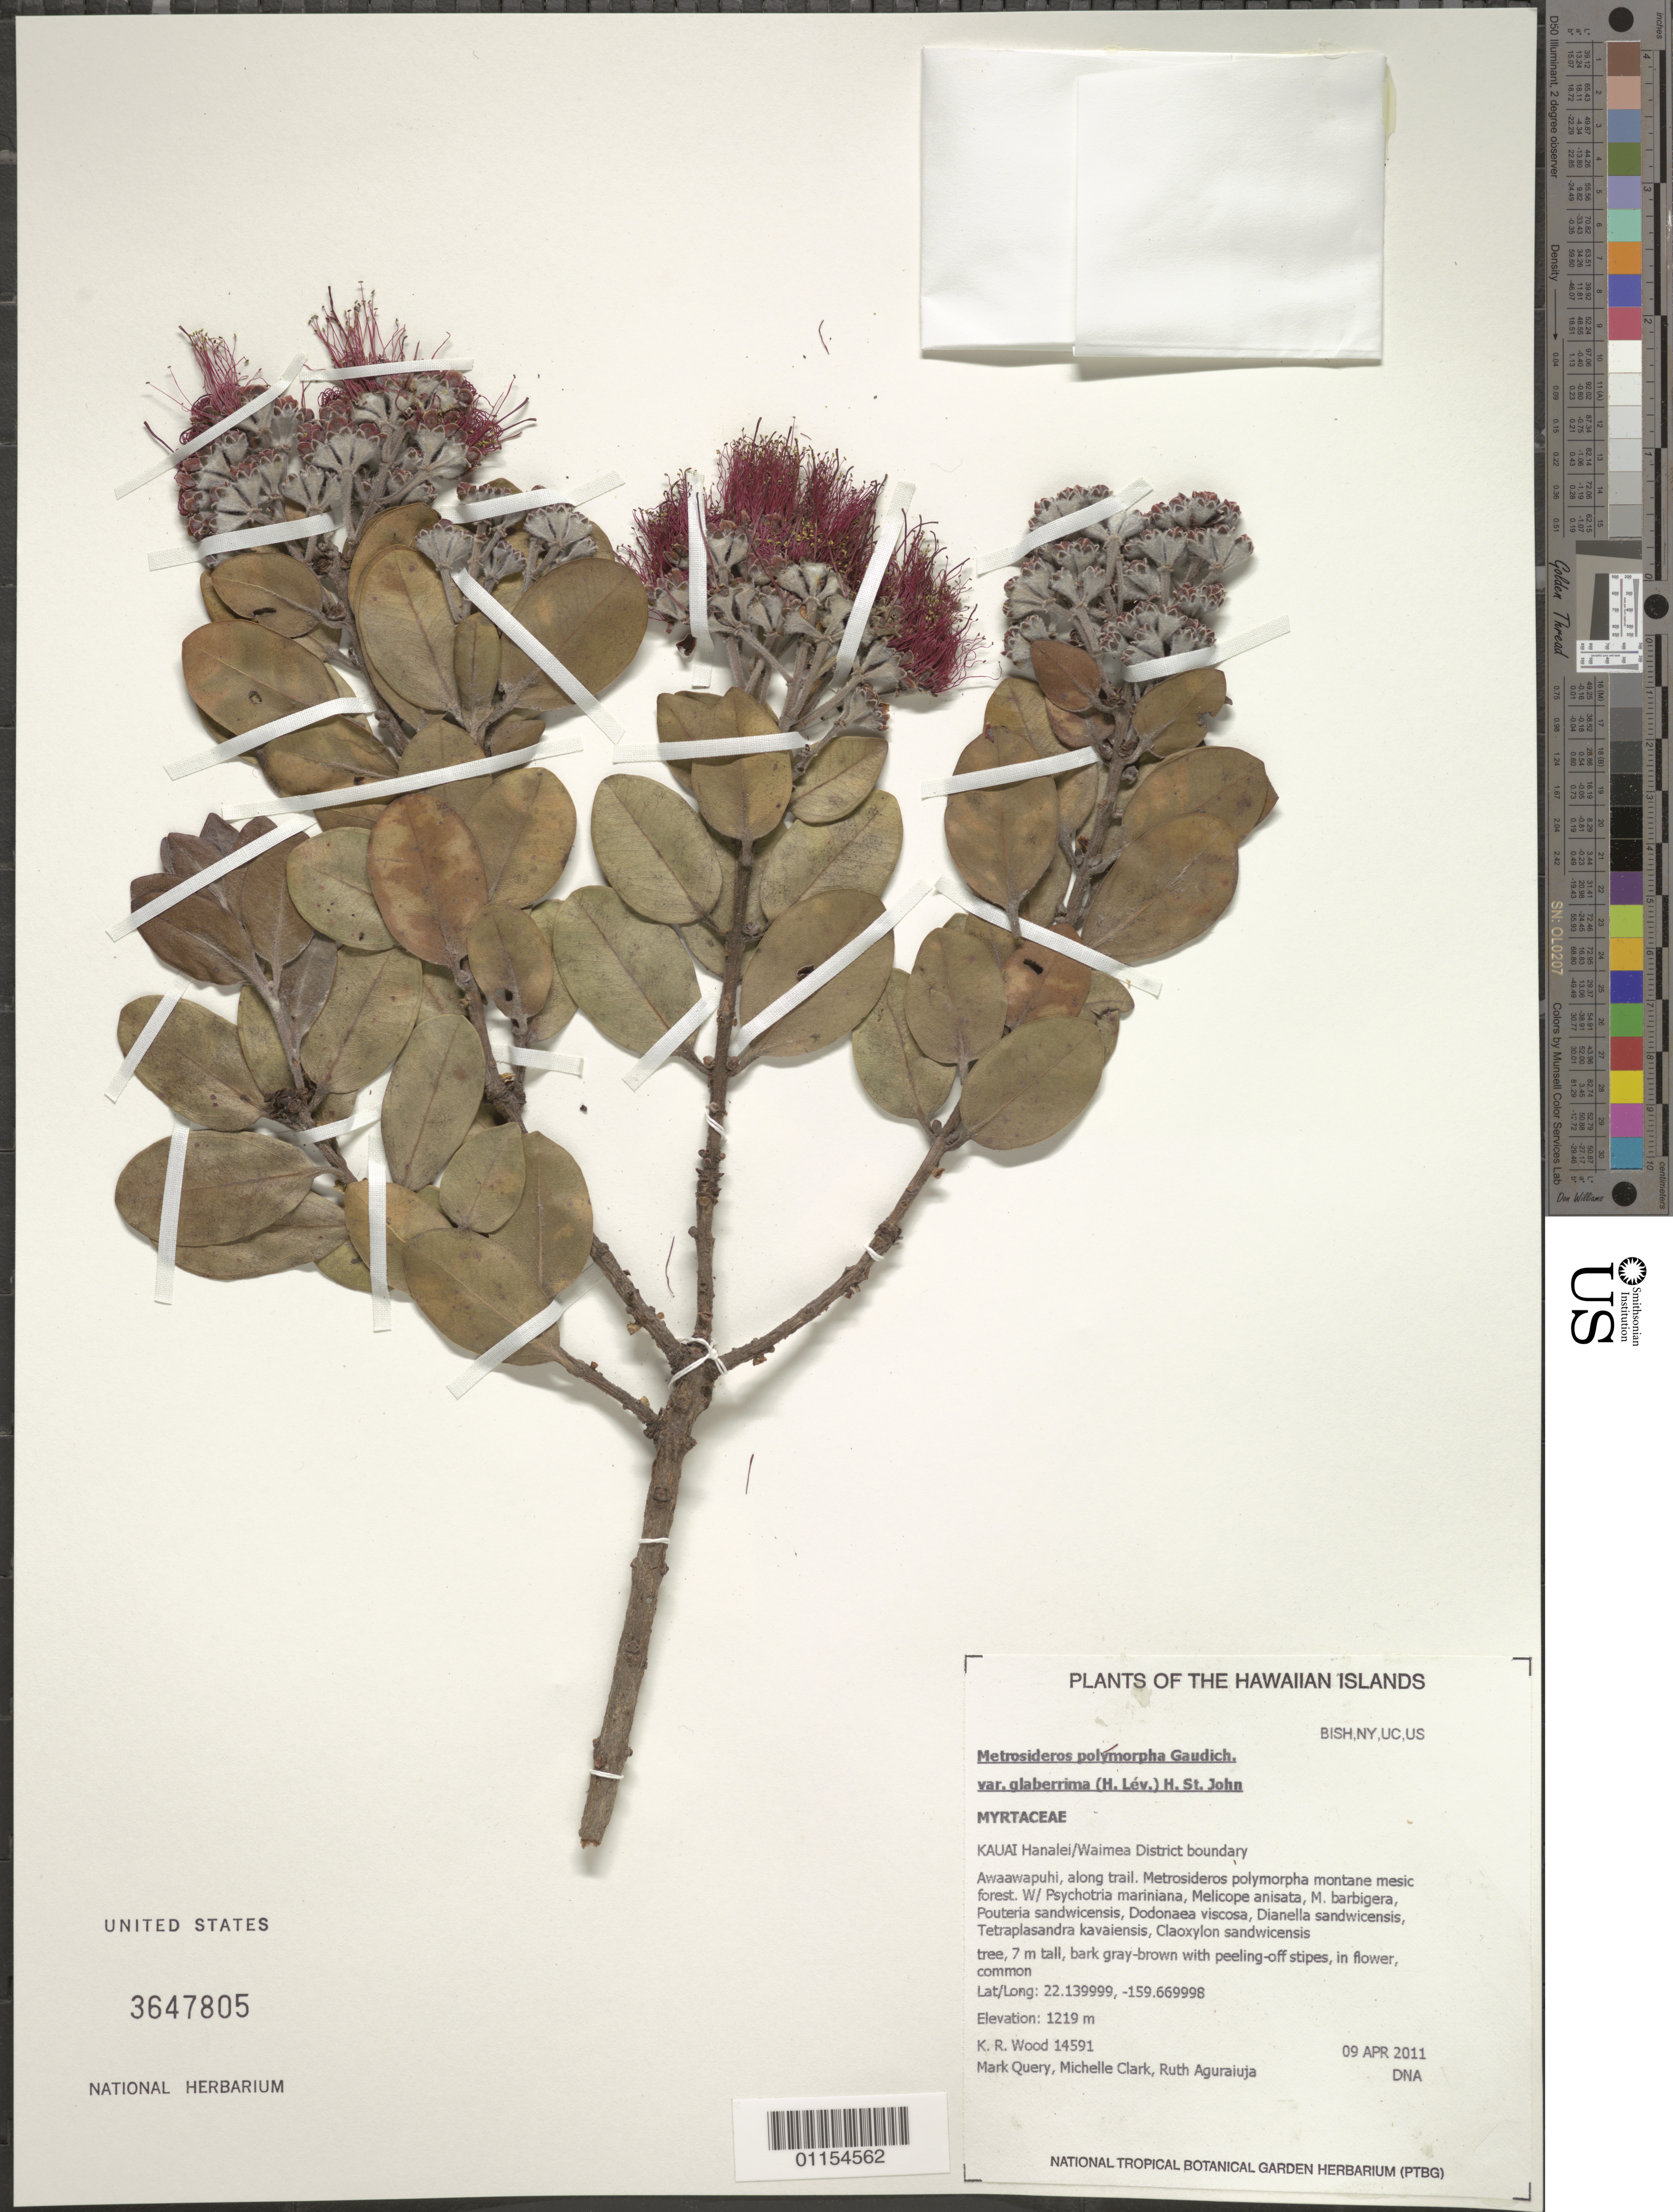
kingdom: Plantae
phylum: Tracheophyta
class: Magnoliopsida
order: Myrtales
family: Myrtaceae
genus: Metrosideros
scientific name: Metrosideros polymorpha var. glaberrima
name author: (H. Lév.) H. St. John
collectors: K. R. Wood, M. Query, M. Clark & R. Aguraiuja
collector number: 14591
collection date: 2011-04-09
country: United States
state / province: Hawaii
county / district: Kauai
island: Kaua'i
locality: Hanalei/Waimea District boundary, Awa'awapuhi, along trail.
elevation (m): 1219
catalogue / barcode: US 3647805